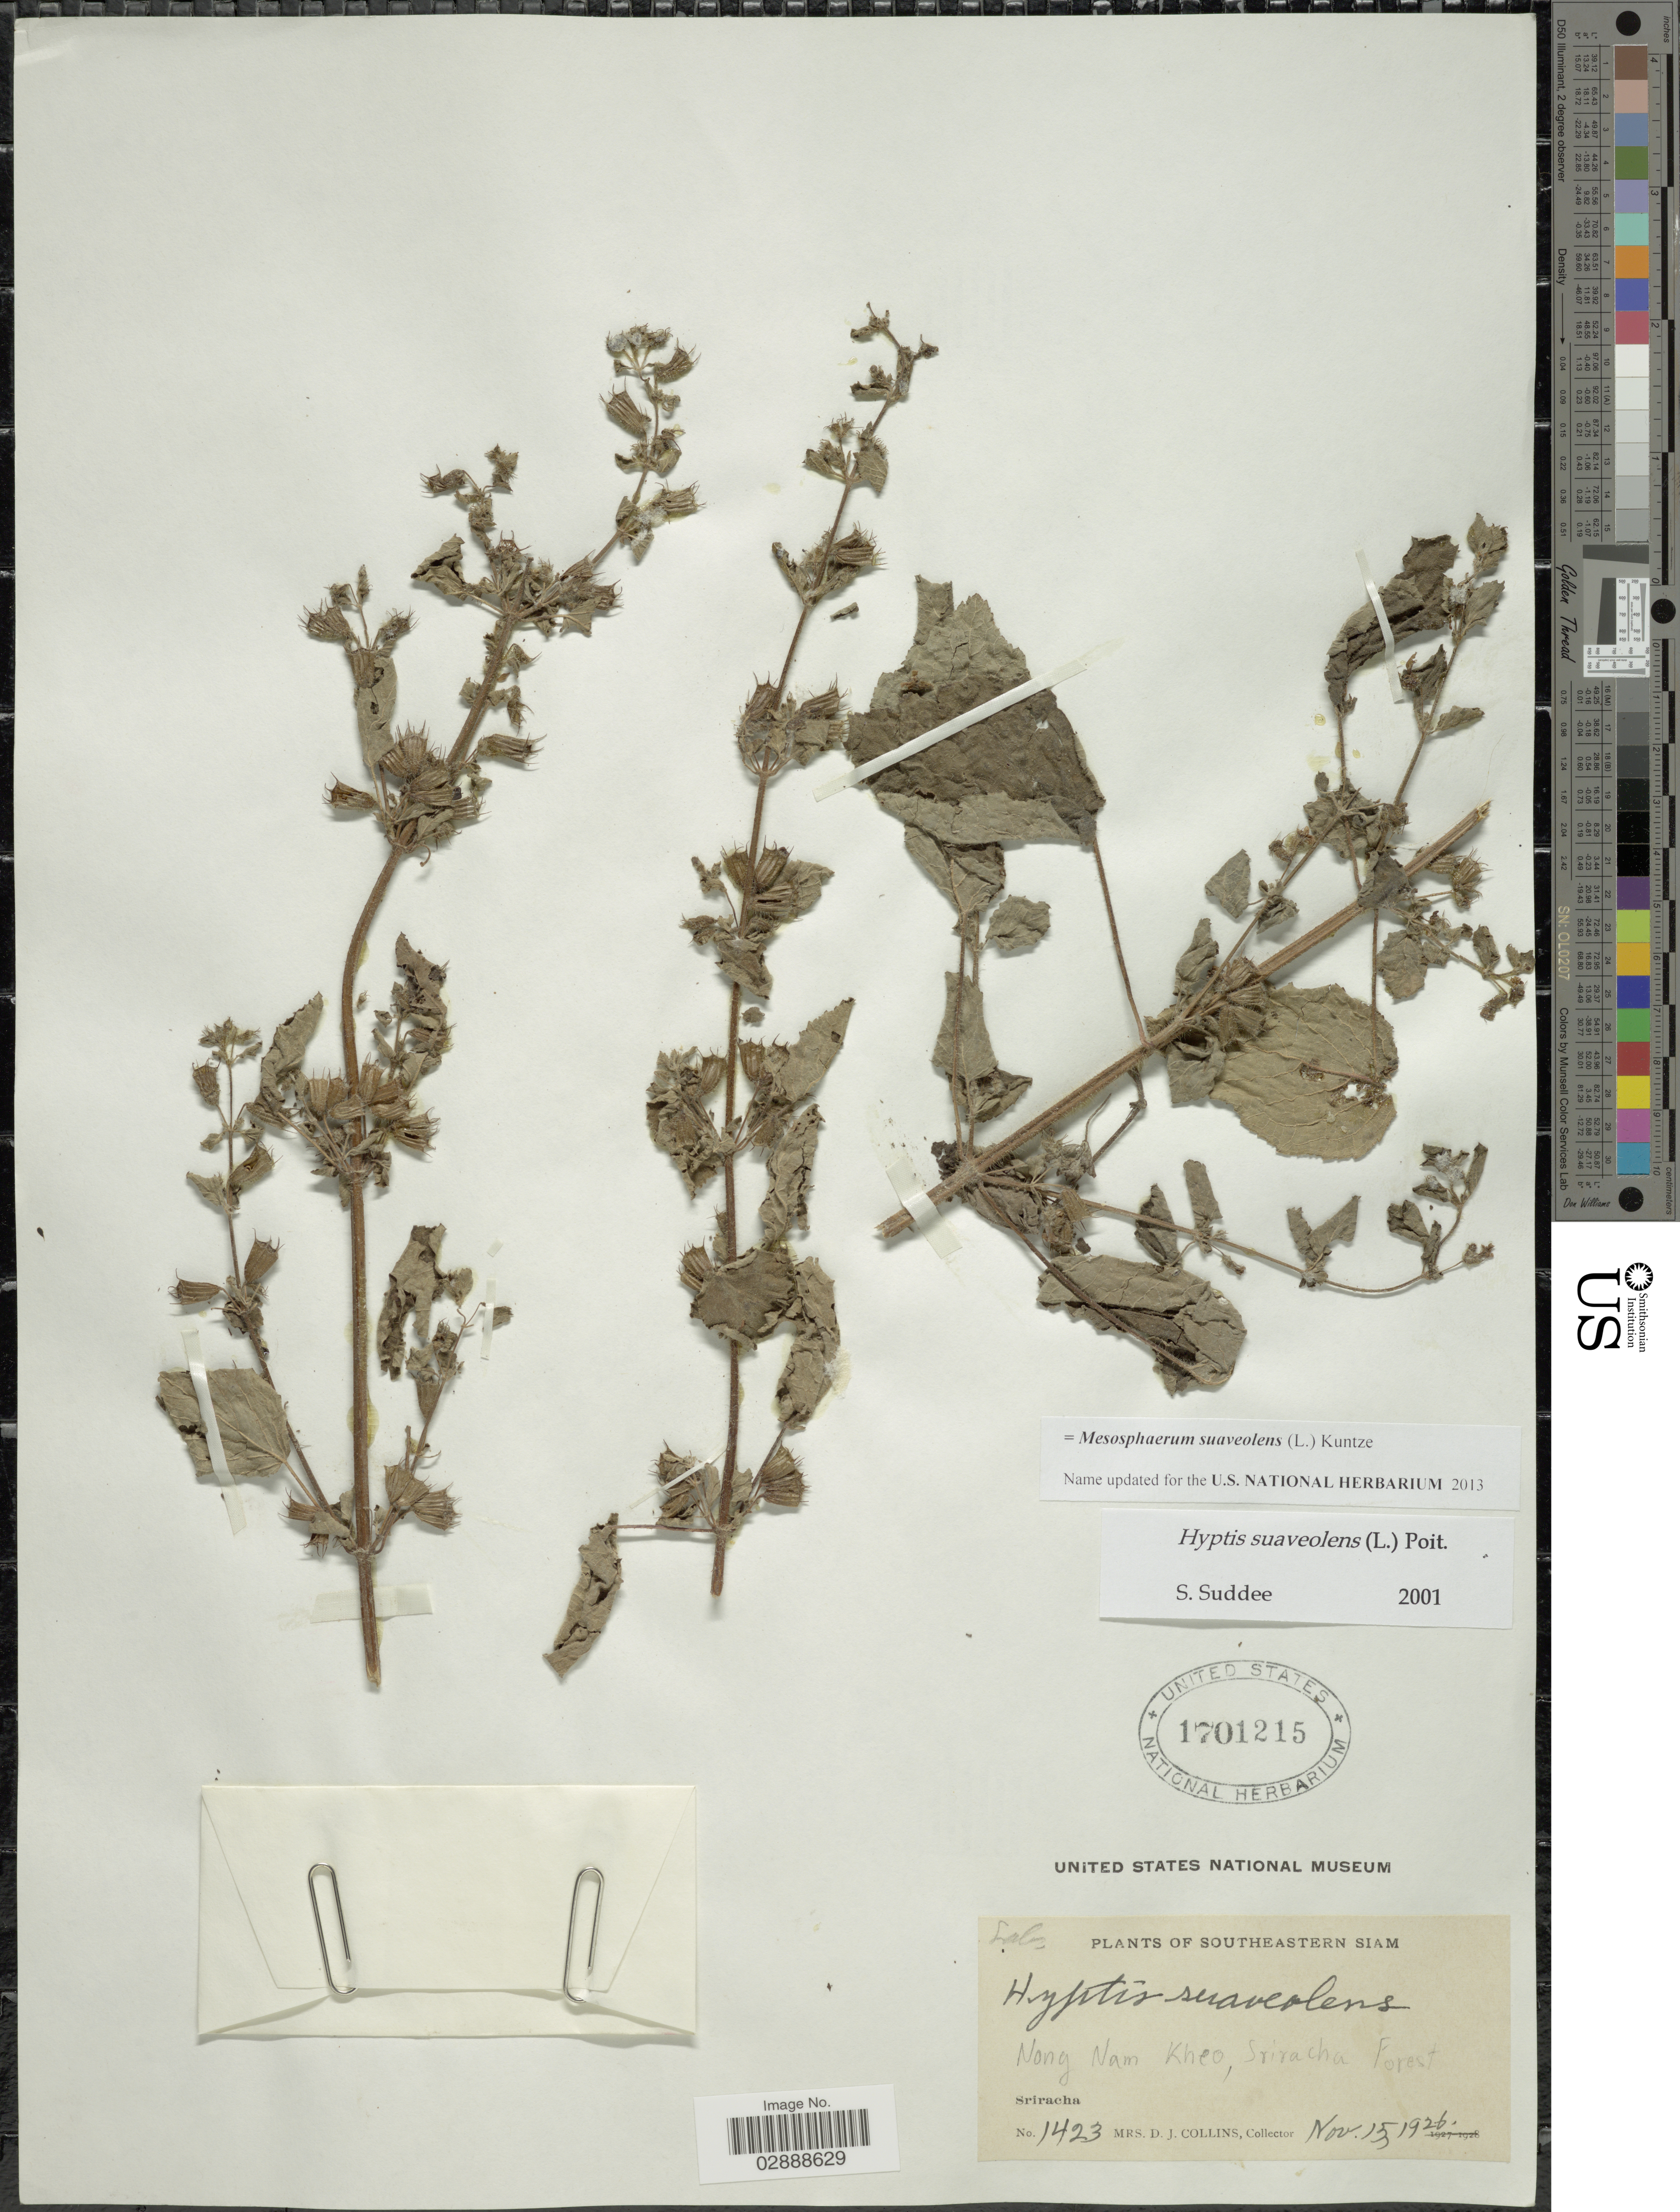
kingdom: Plantae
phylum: Tracheophyta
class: Magnoliopsida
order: Lamiales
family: Lamiaceae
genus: Mesosphaerum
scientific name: Mesosphaerum suaveolens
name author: (L.) Kuntze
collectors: Mrs. D. J. Collins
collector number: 1423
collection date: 1926-11-15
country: Thailand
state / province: Chon Buri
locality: Southeastern Siam, Nong Nam Kheo, Sriracha Forest, Sriracha.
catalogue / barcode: US 1701215